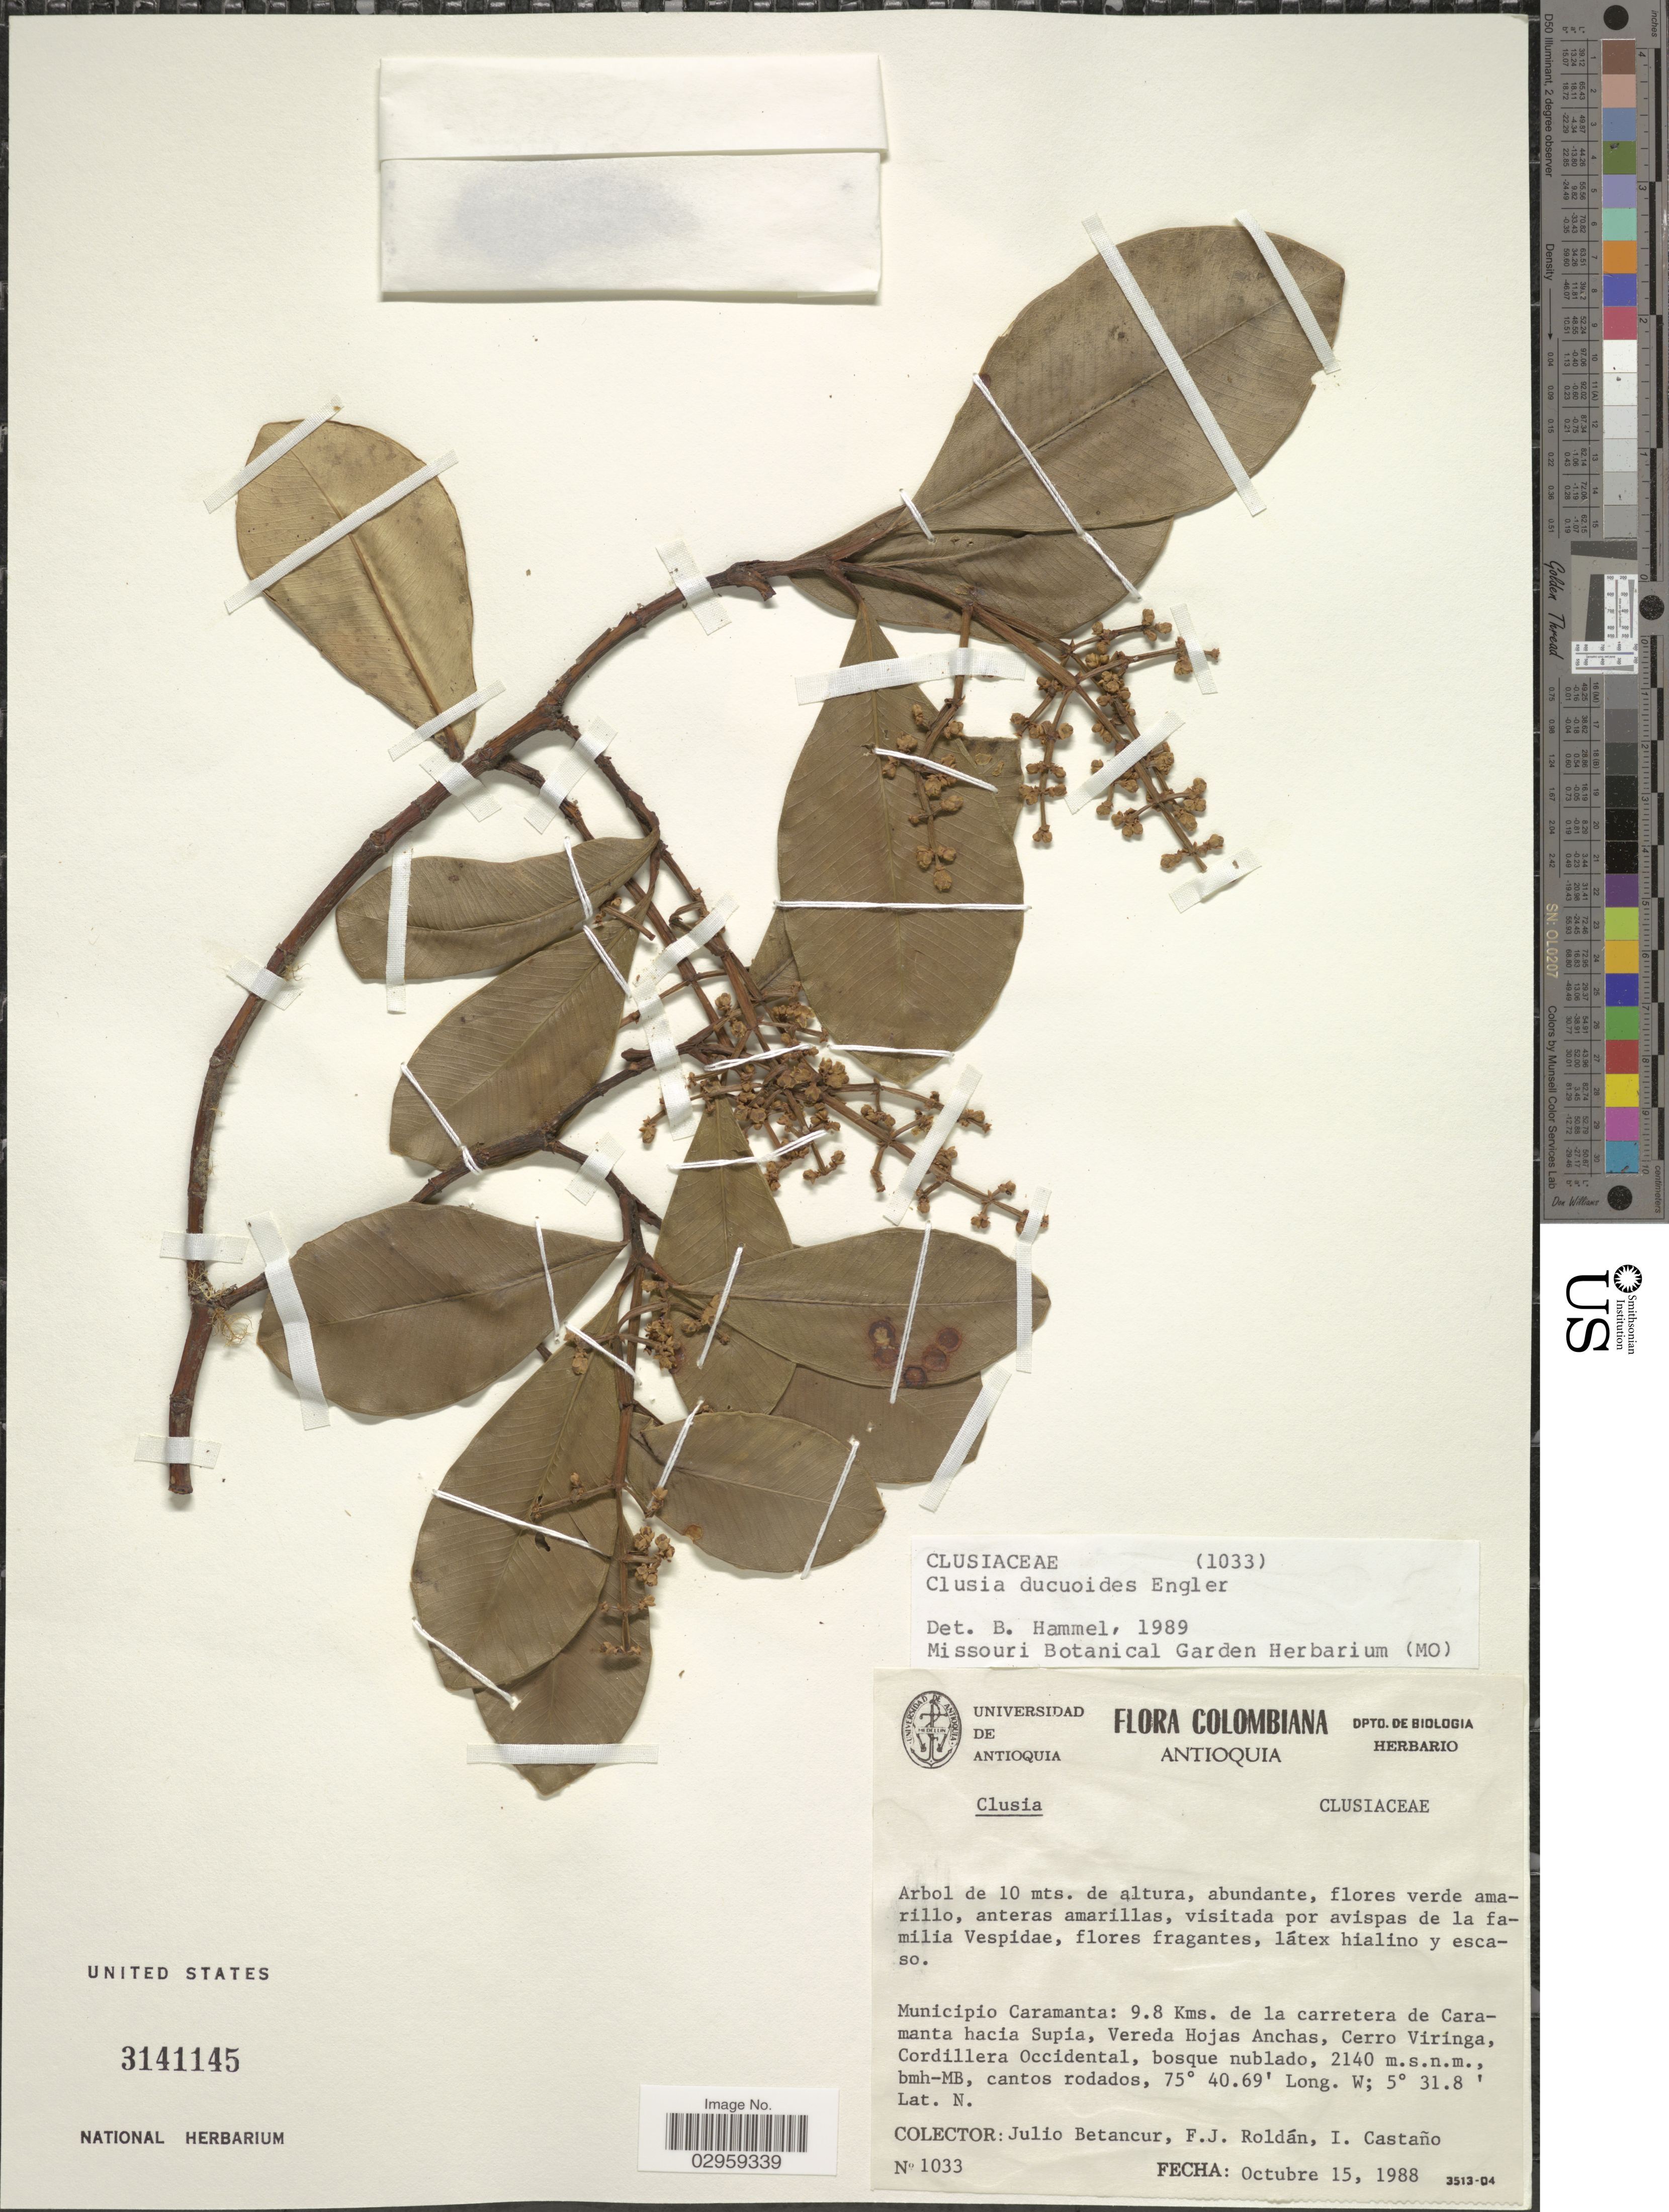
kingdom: Plantae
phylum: Tracheophyta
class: Magnoliopsida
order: Malpighiales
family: Clusiaceae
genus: Clusia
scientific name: Clusia ducuoides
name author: Engl.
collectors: J. Betancur, F. J. Roldán & I. Castaño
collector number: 1033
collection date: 1988-10-15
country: Colombia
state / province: Antioquia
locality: Municipio Caramanta: 9.8 Kms. de la carretera de Caramanta hacia Supia, Vereda Hojas Anchas, Cerro Viringa, Cordillera Occidental.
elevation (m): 2140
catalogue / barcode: US 3141145